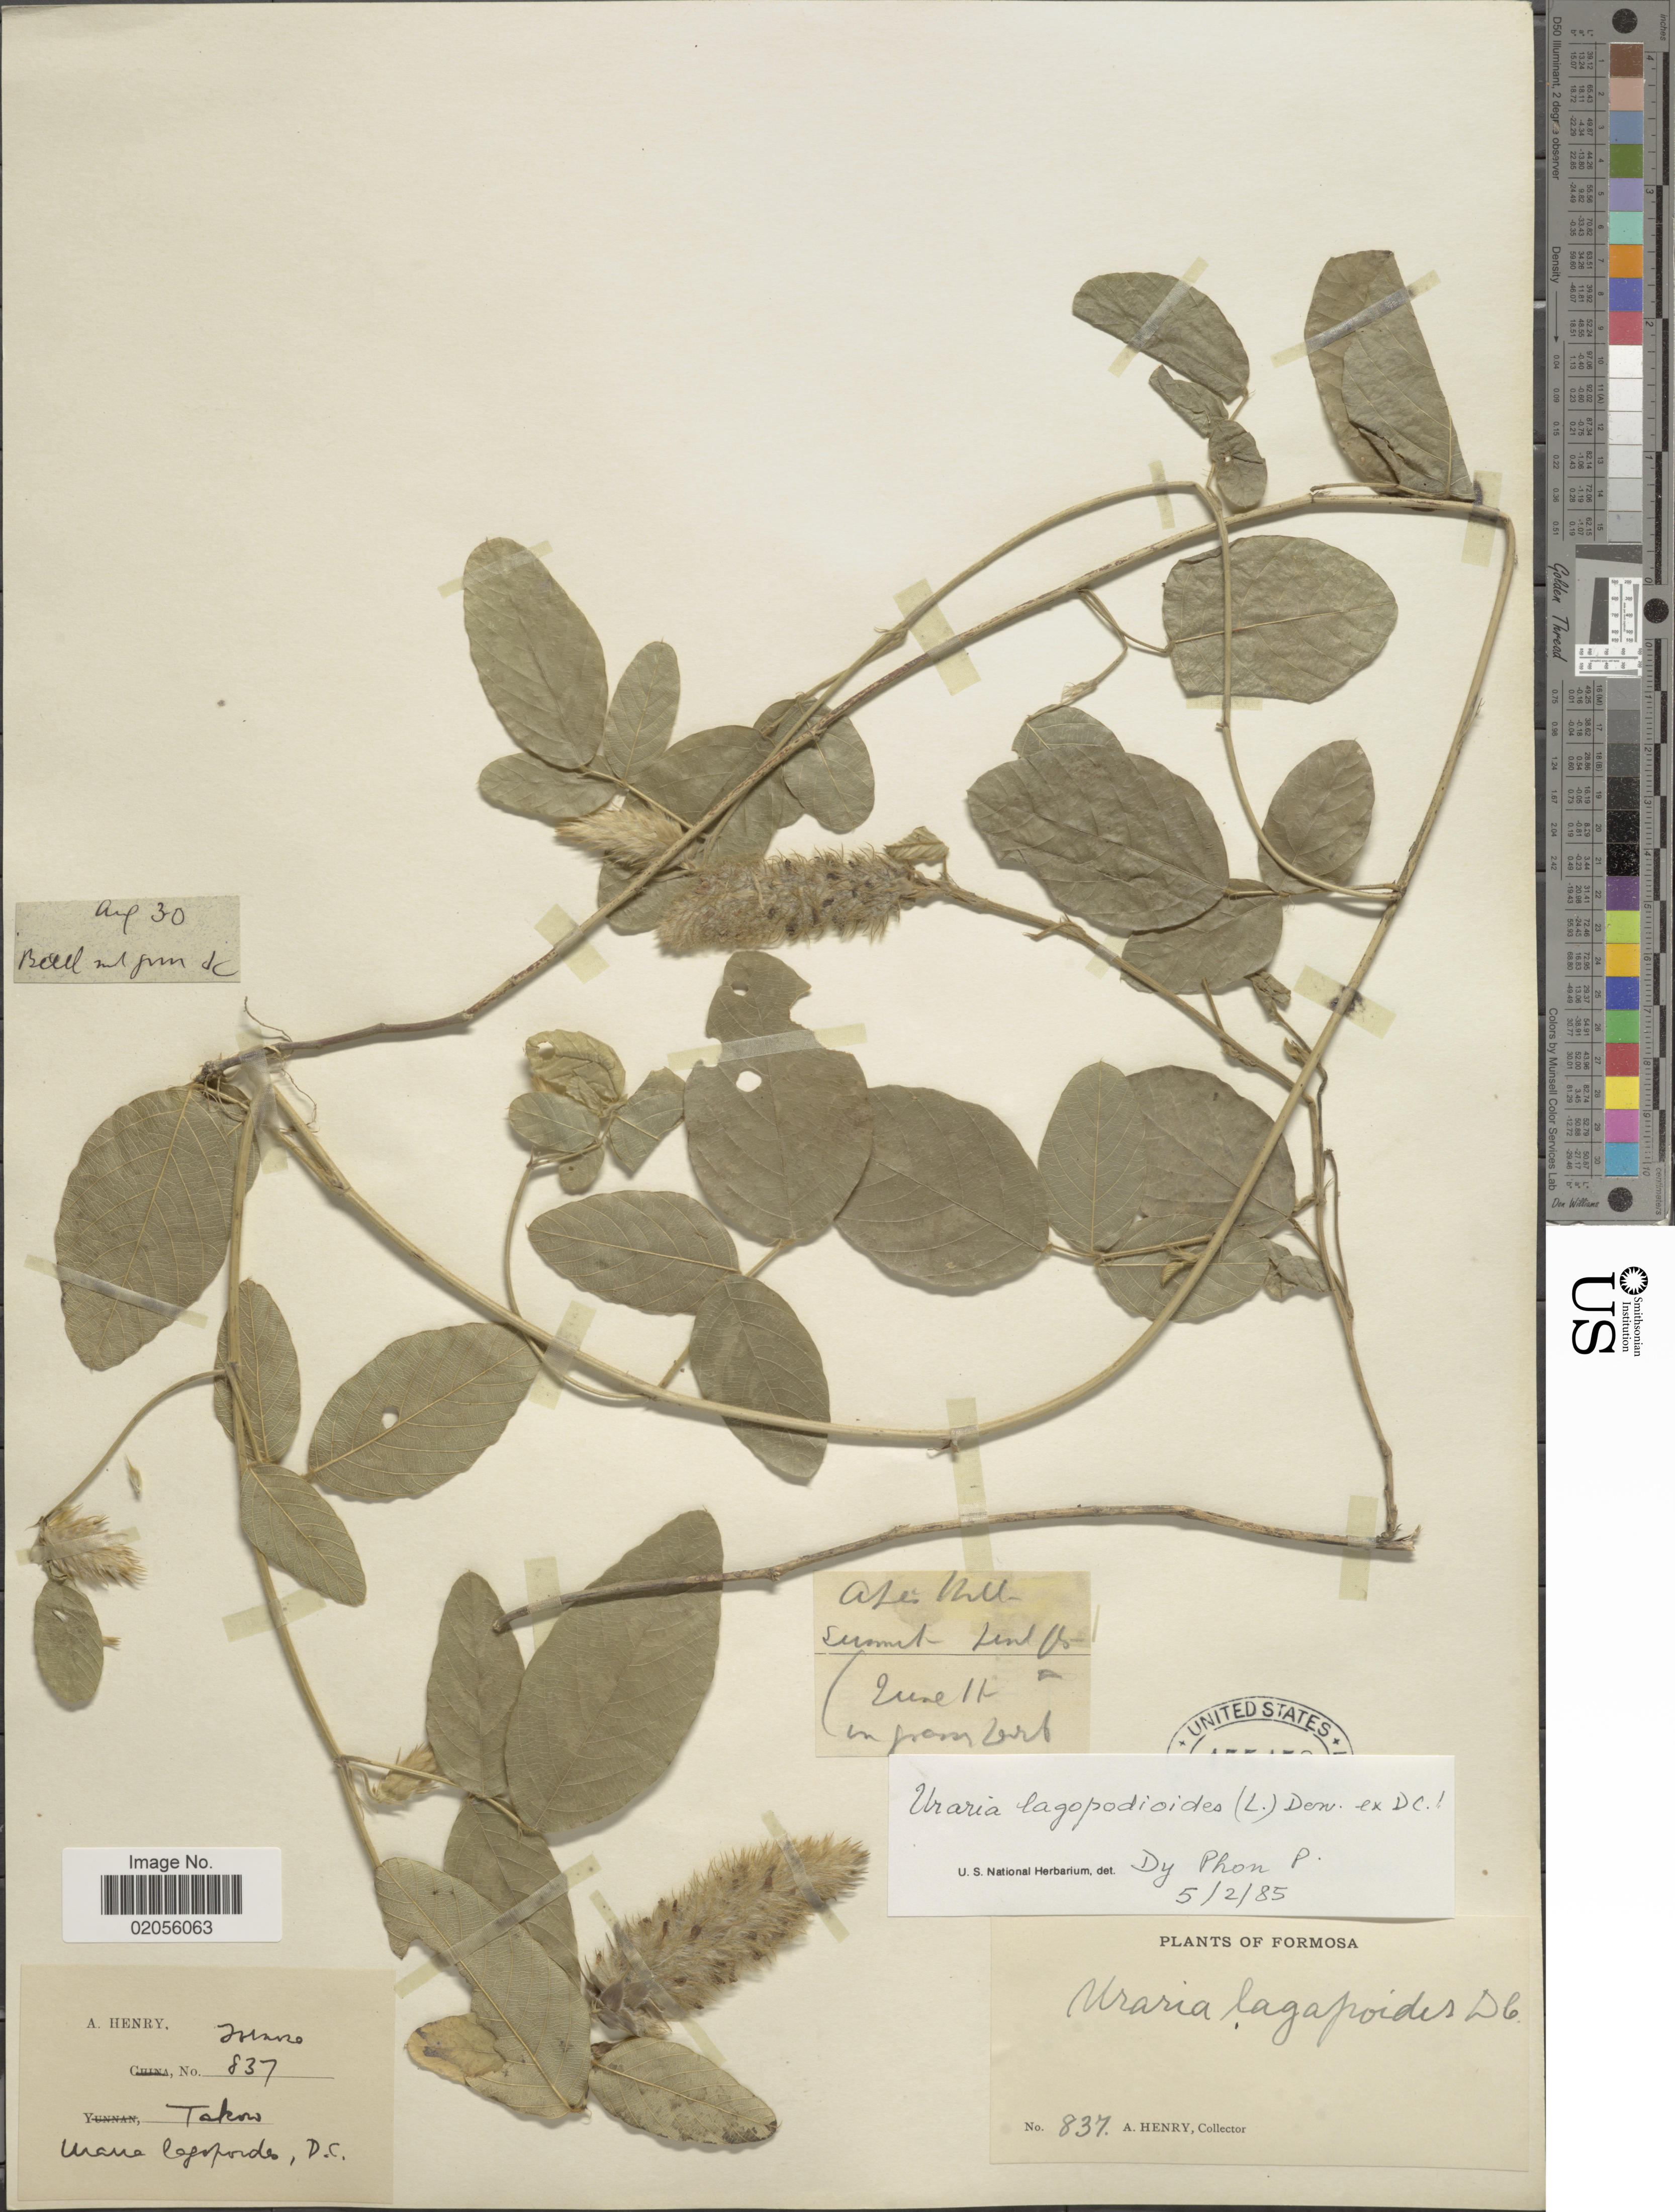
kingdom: Plantae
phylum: Tracheophyta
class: Magnoliopsida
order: Fabales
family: Fabaceae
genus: Uraria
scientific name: Uraria lagopodioides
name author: (L.) Desv. ex DC.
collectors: A. Henry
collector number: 837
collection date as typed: Transcribed d/m/y: /8/30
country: Taiwan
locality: Formosa, Takow. Ape's Hill, summit